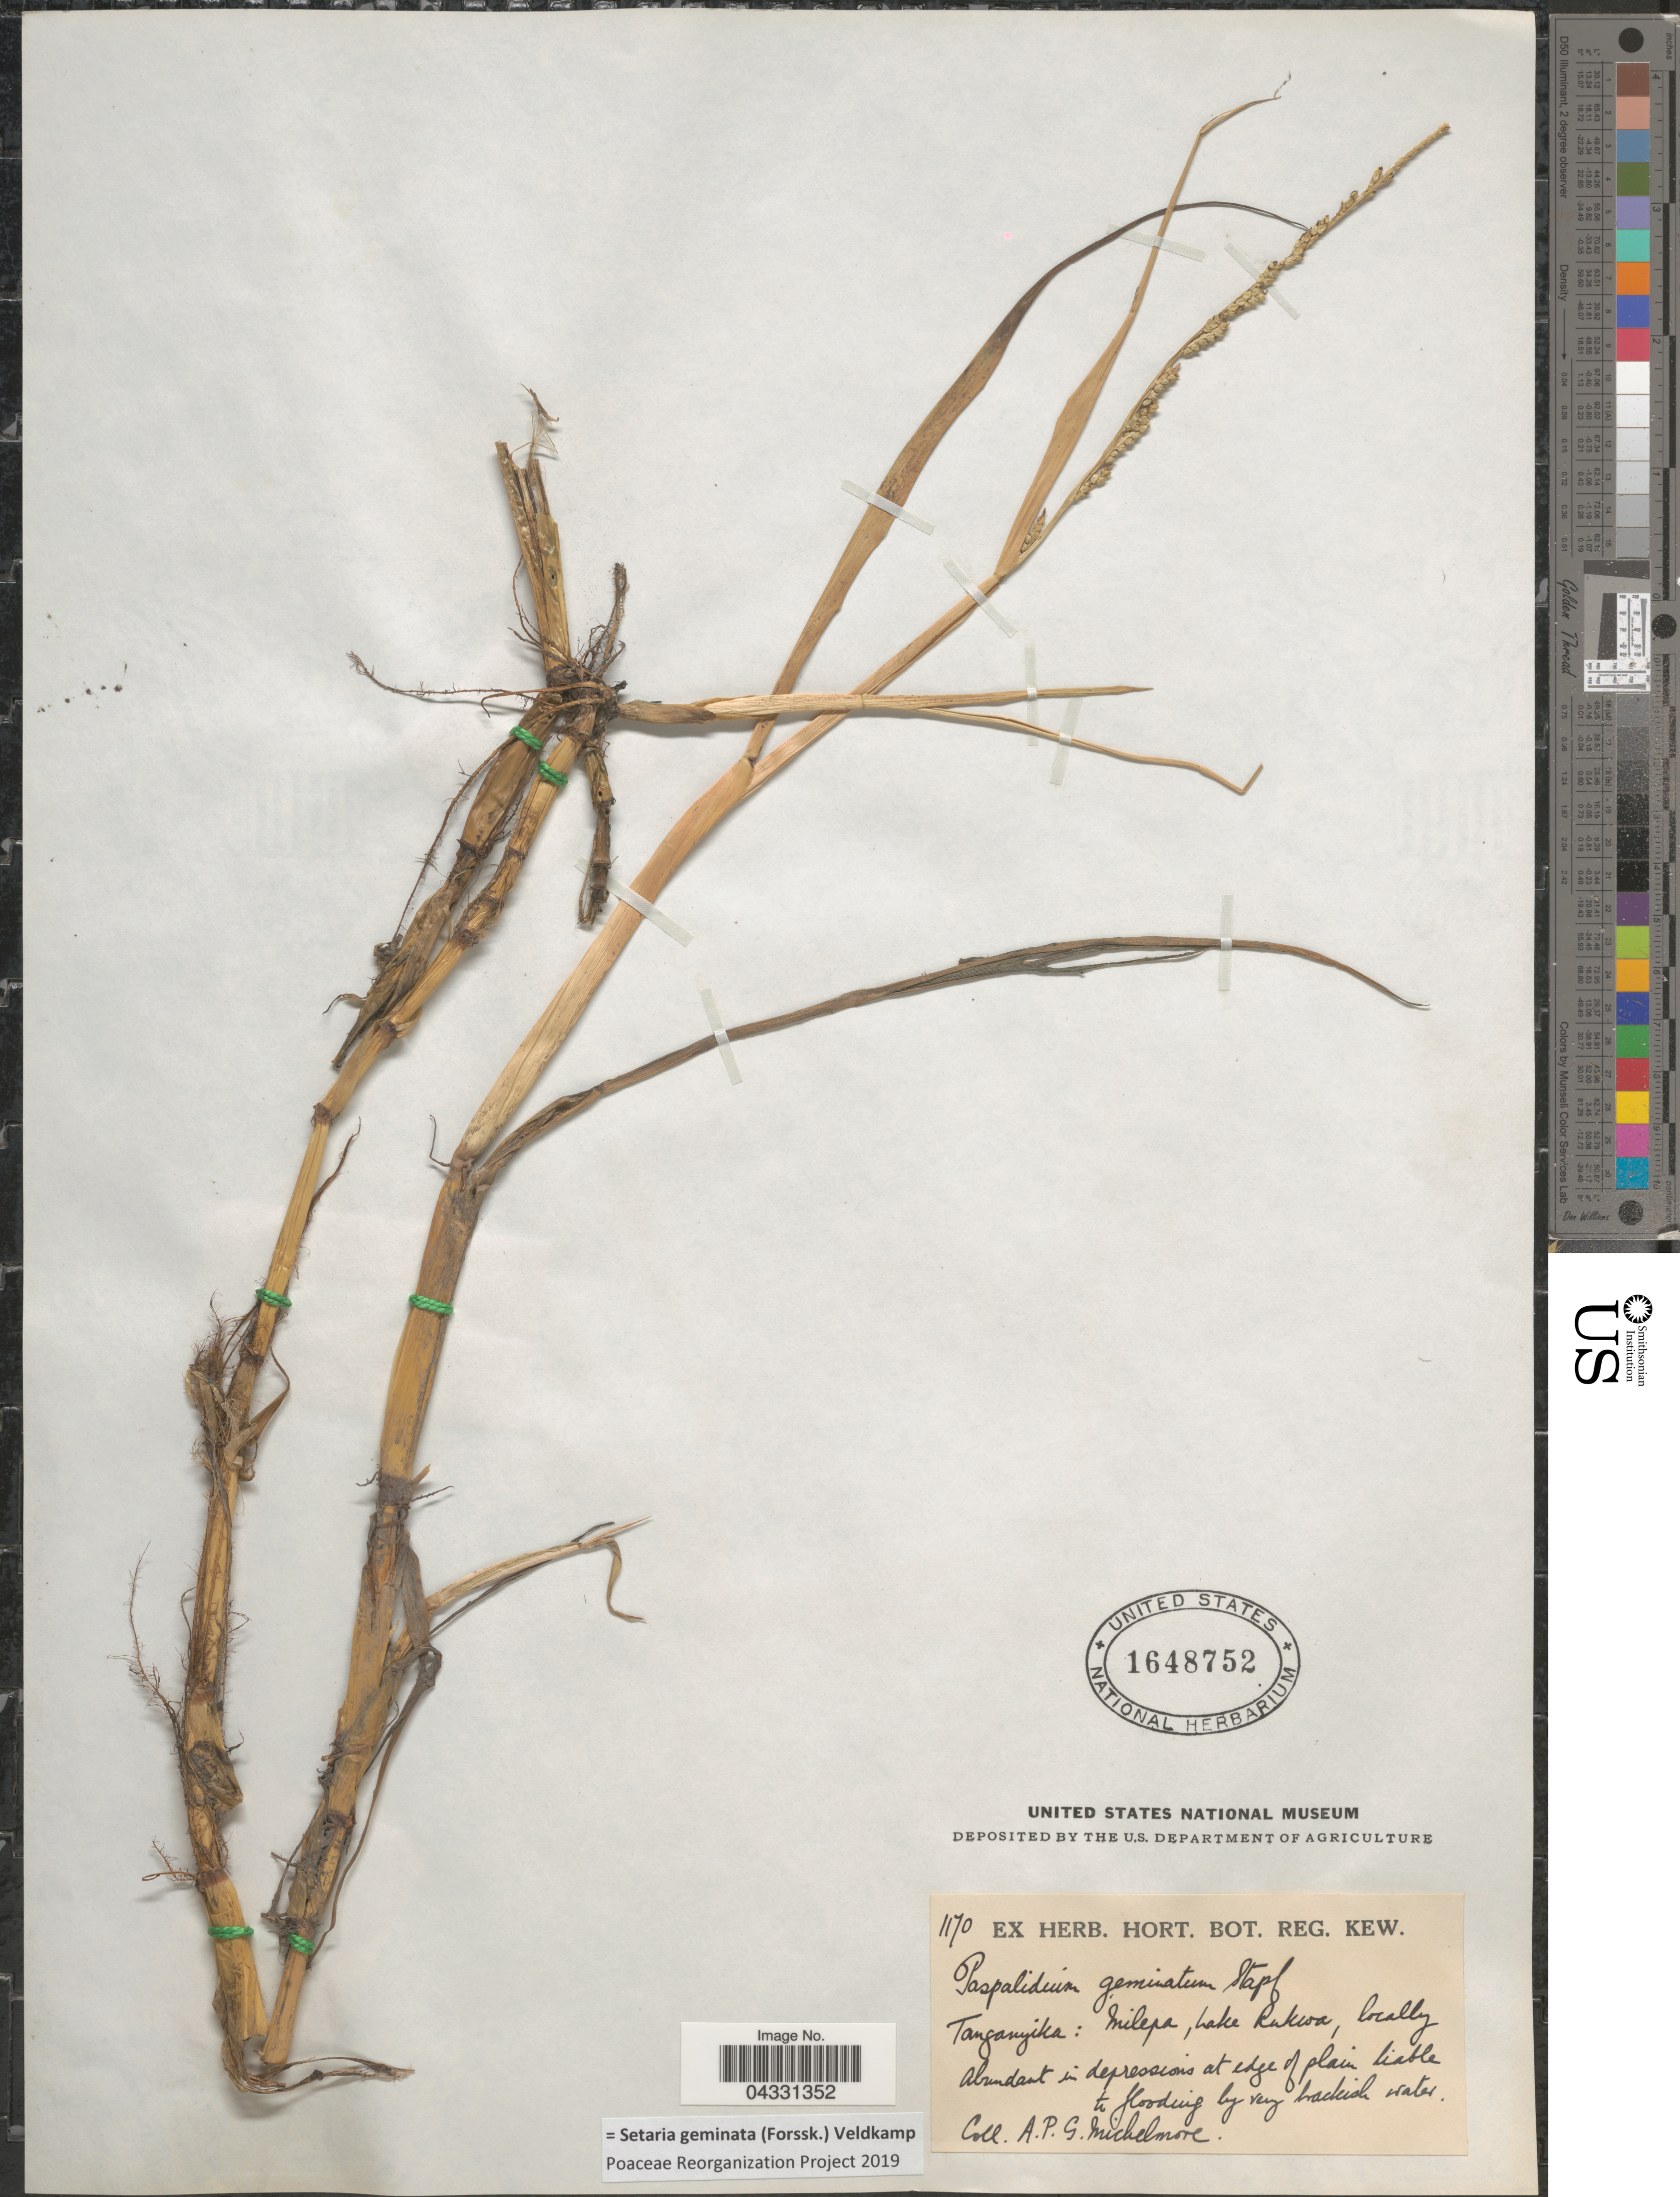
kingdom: Plantae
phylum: Tracheophyta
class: Liliopsida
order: Poales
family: Poaceae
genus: Setaria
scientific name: Setaria geminata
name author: (Forssk.) Veldkamp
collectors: A. Michelmore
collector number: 1170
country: Tanzania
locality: Tanganyika: milepa, Lake Rukwa.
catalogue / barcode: US 1648752